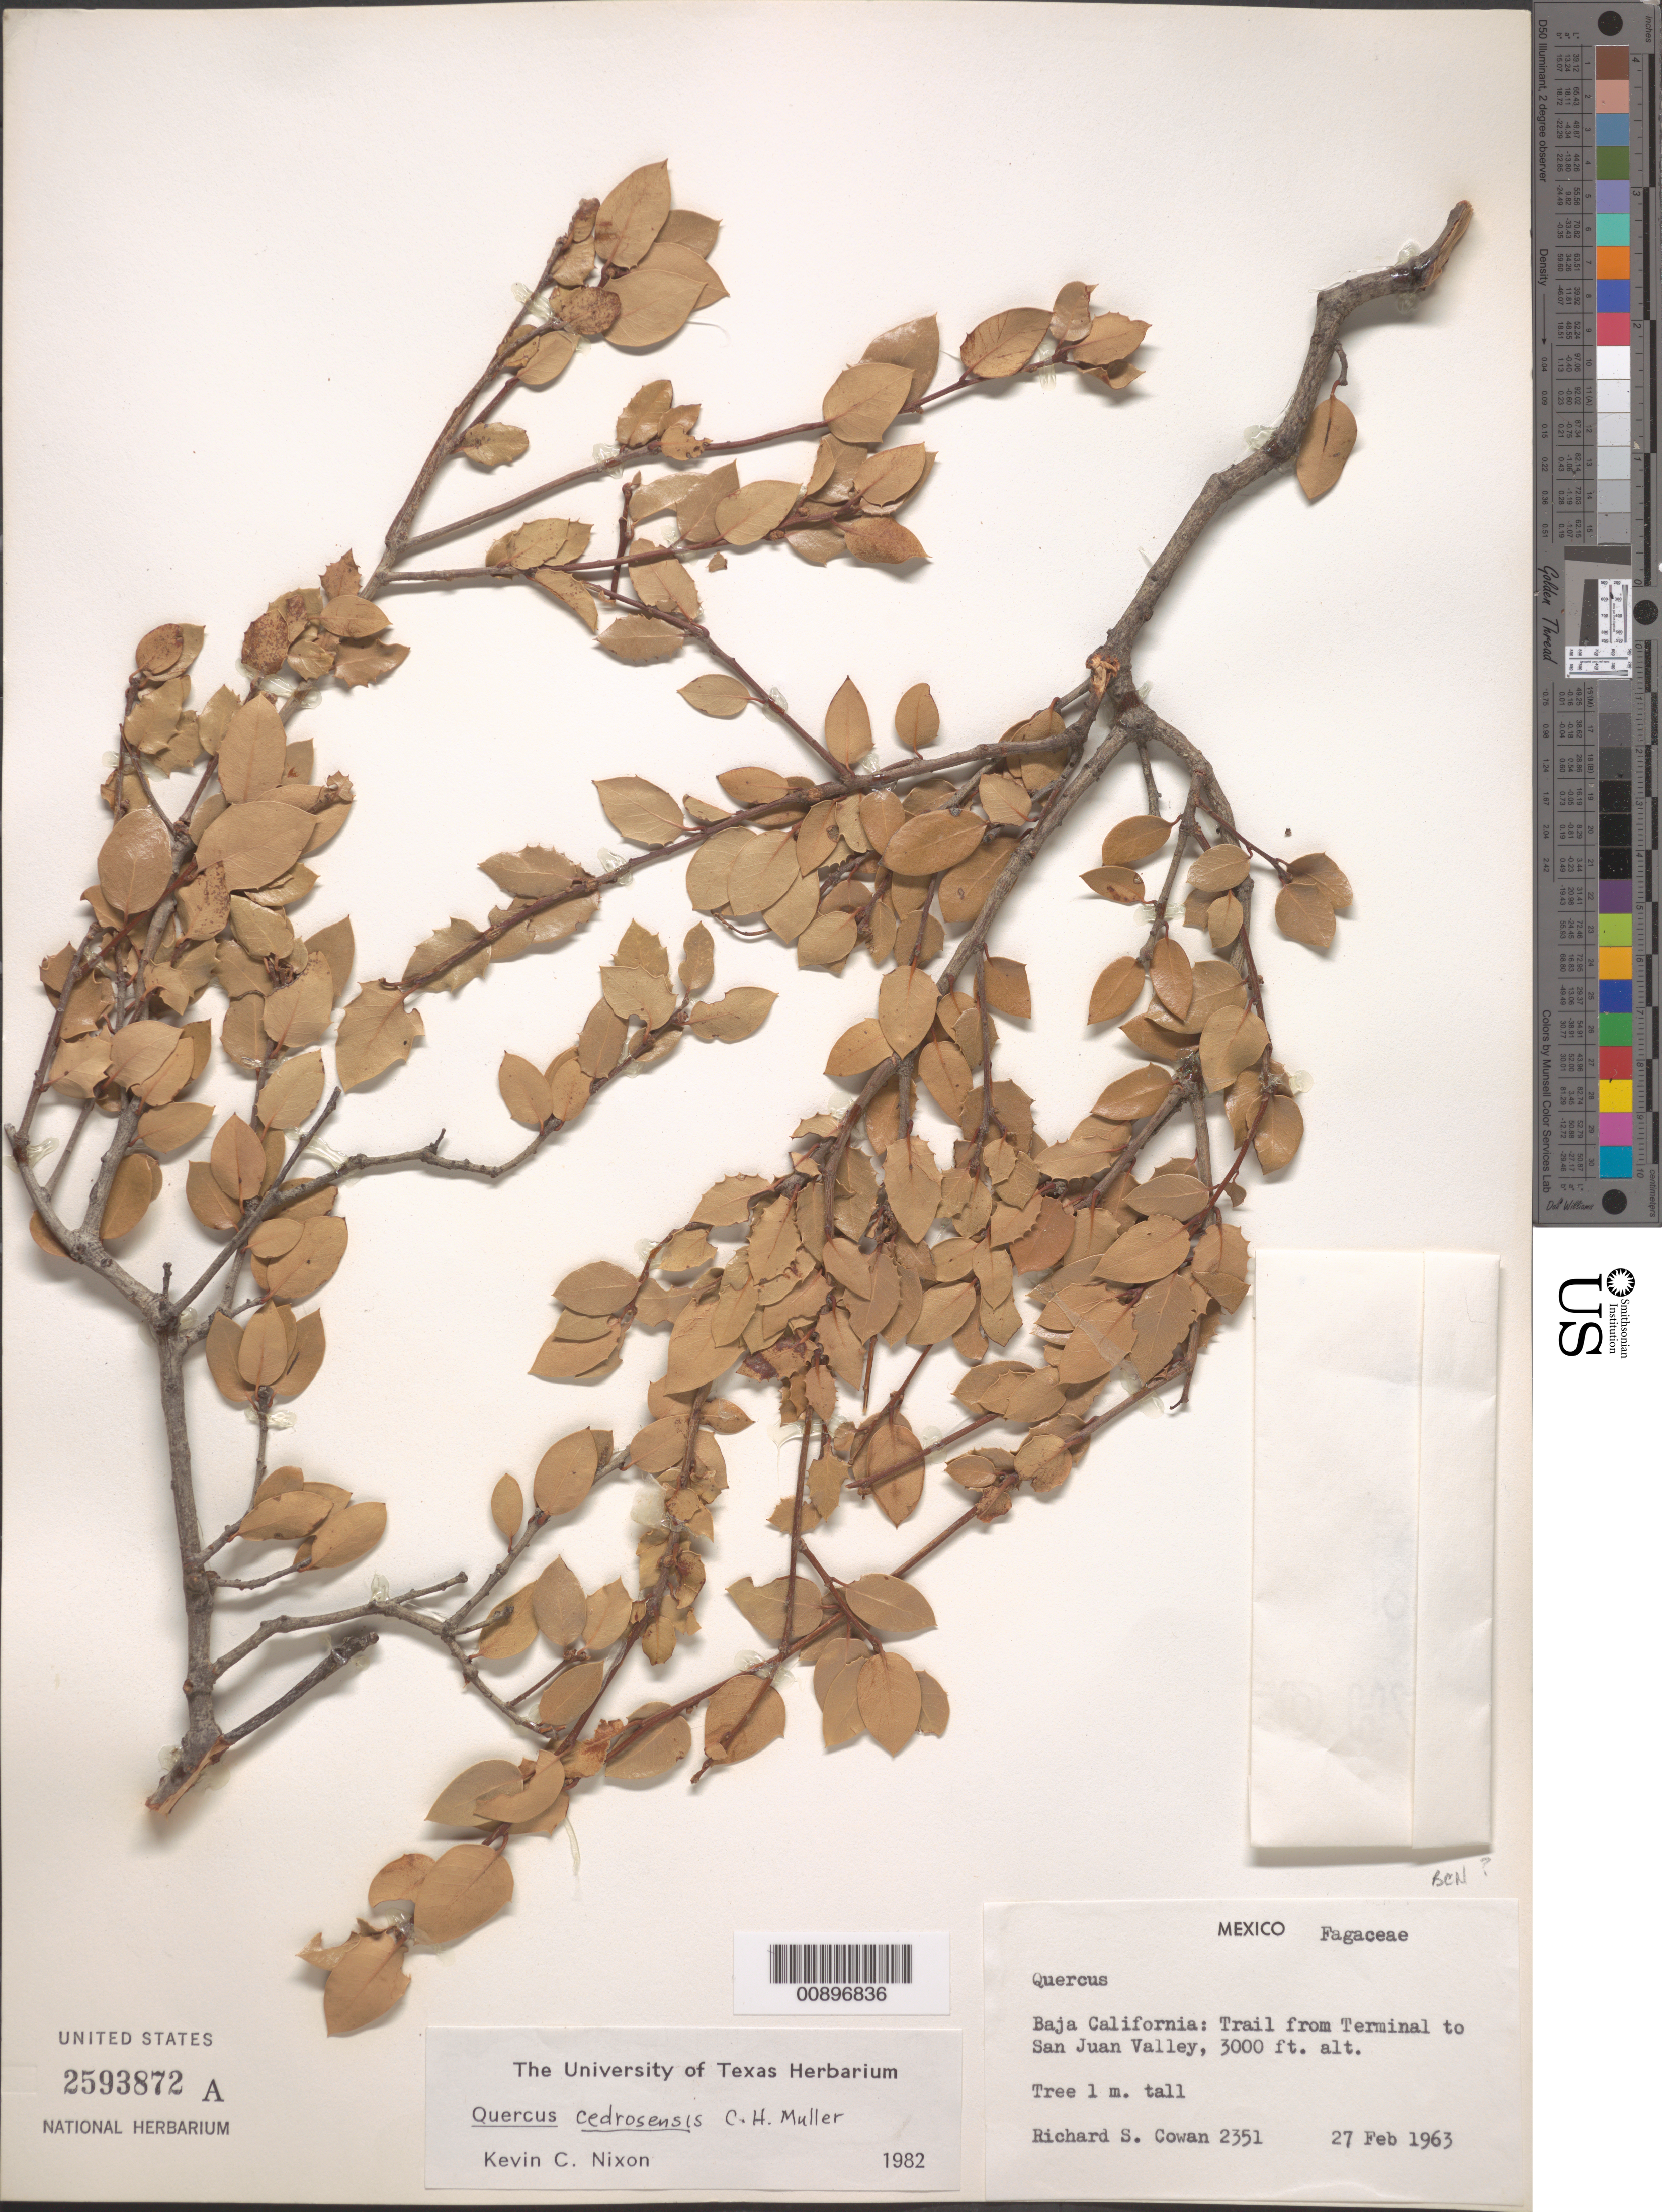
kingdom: Plantae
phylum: Tracheophyta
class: Magnoliopsida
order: Fagales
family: Fagaceae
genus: Quercus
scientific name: Quercus cedrosensis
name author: C.H. Mull.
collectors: R. S. Cowan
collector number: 2351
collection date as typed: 27 Feb 1963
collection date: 1963-02-27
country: Mexico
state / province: Baja California Norte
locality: Baja California: Trail from Terminal to San Juan Valley.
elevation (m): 914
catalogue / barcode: US 2593872A